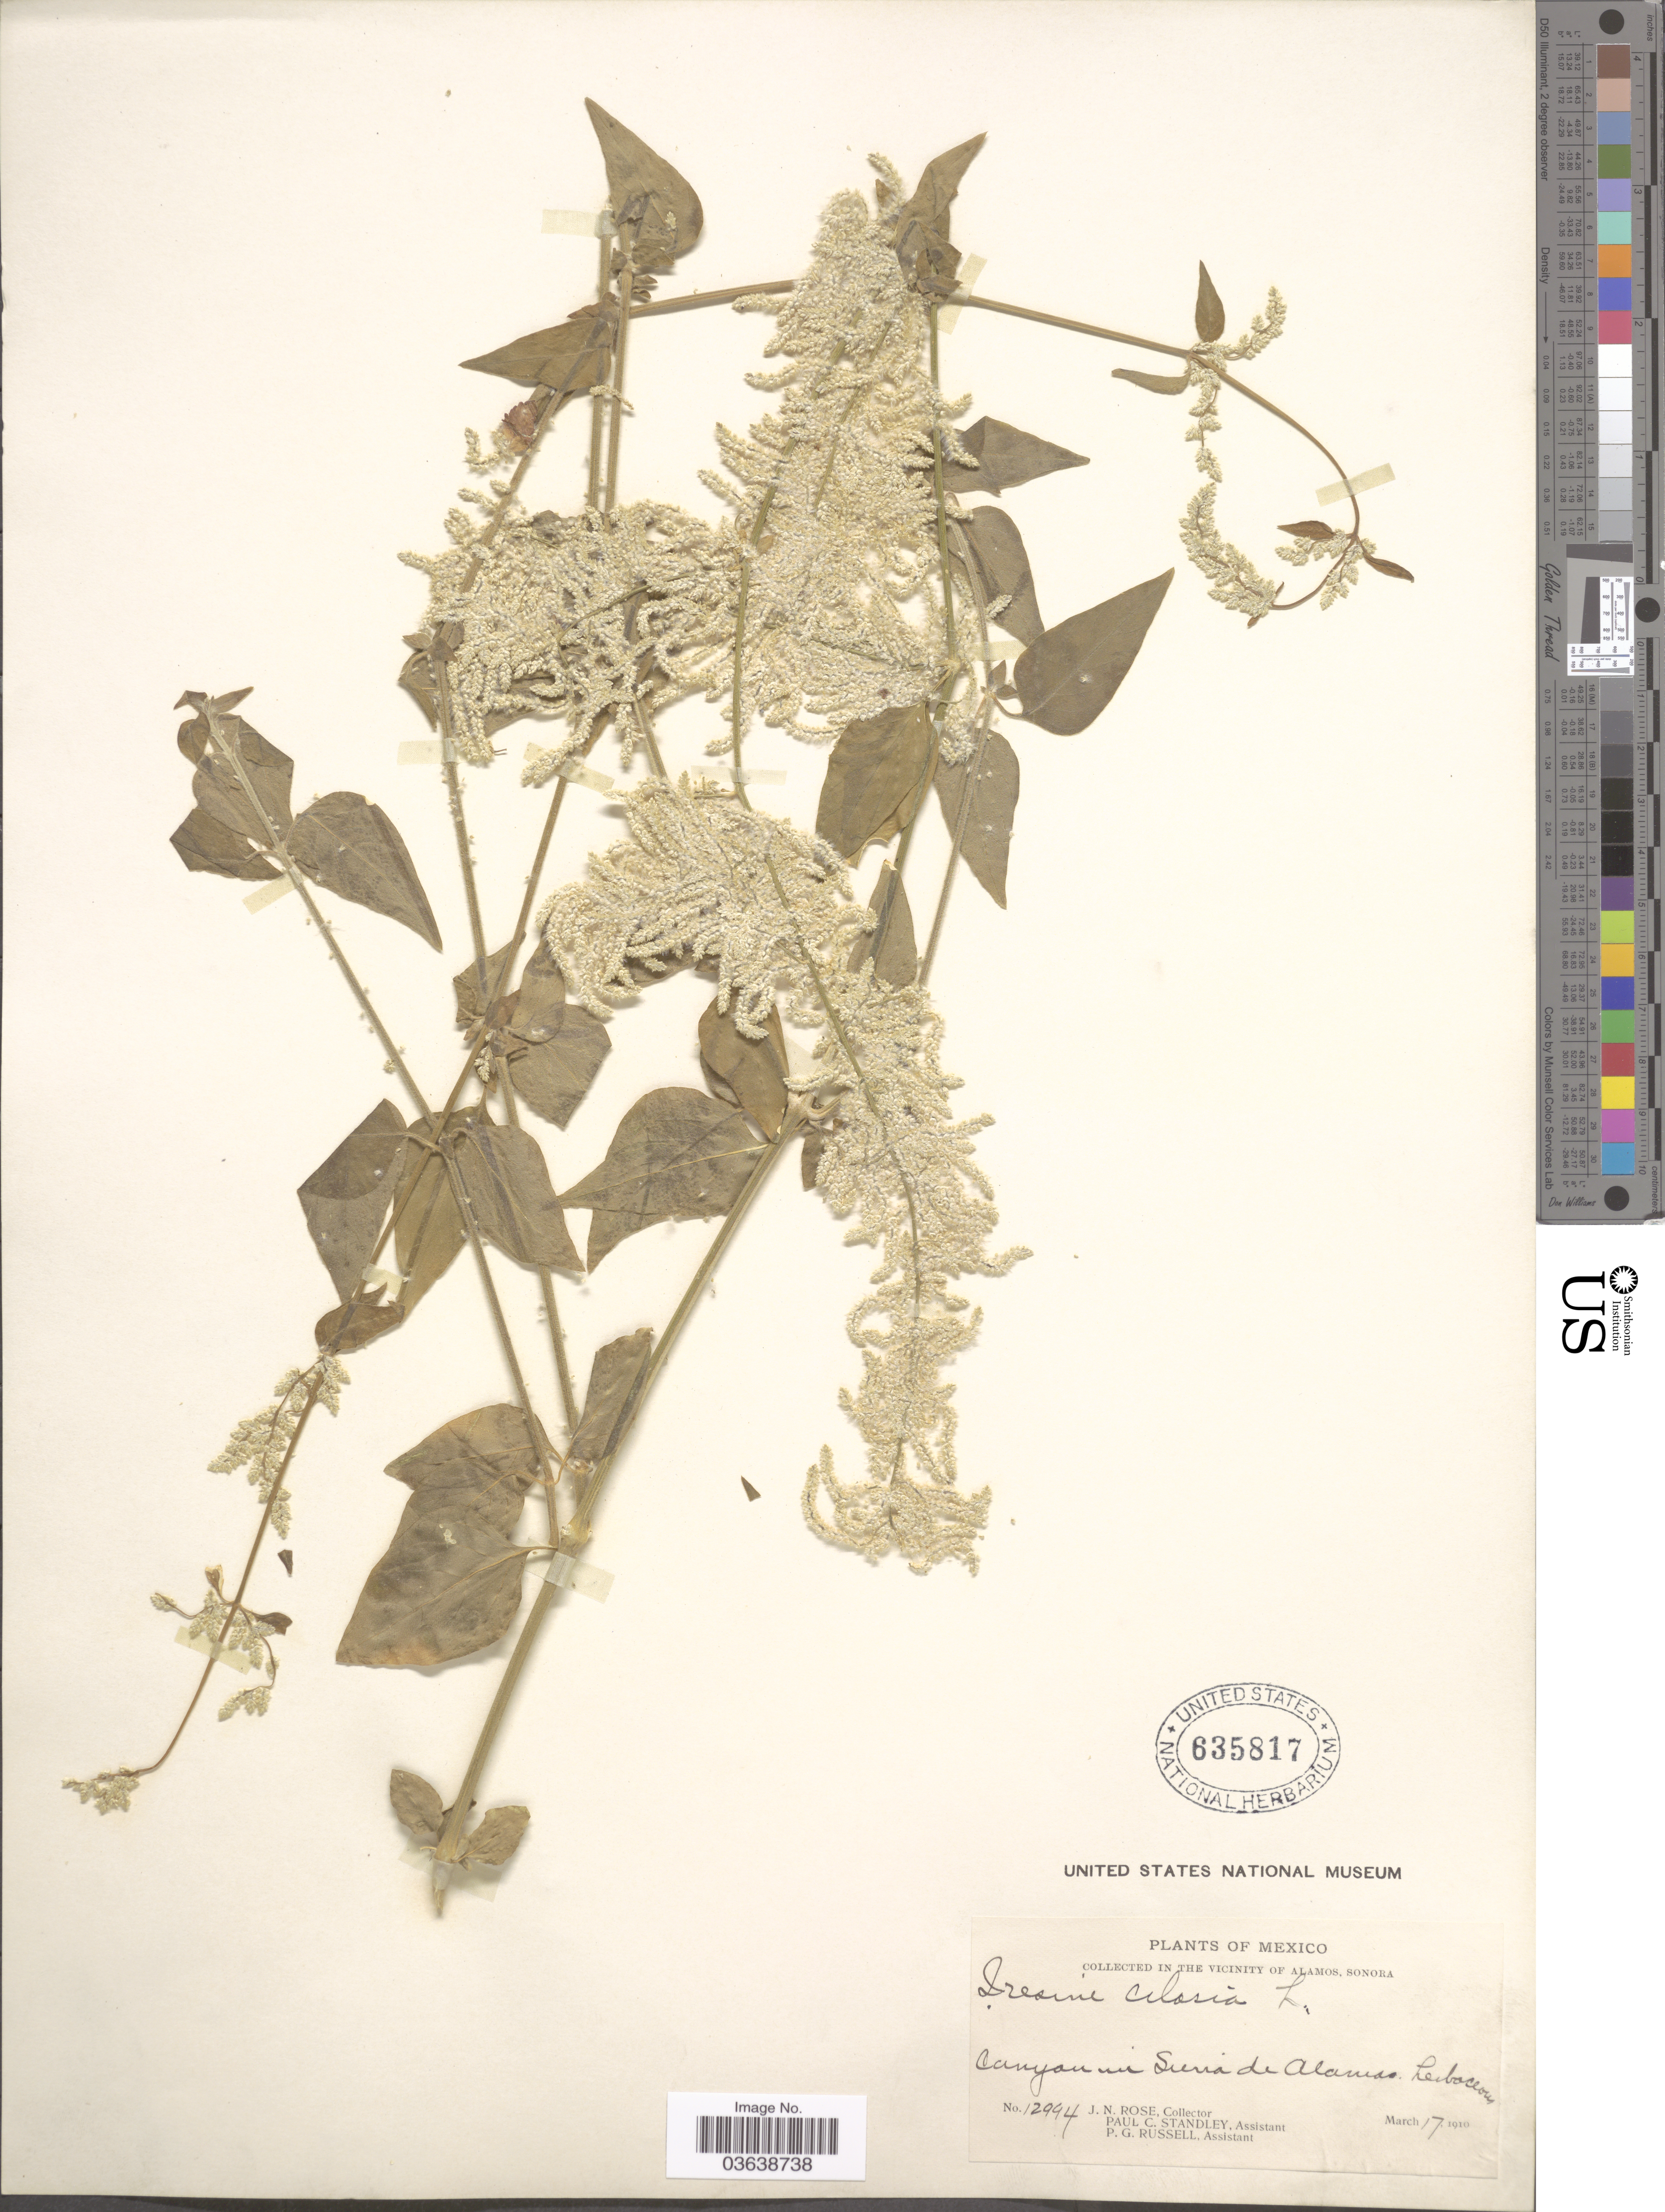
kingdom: Plantae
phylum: Tracheophyta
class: Magnoliopsida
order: Caryophyllales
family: Amaranthaceae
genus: Iresine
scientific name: Iresine celosia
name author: L.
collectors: J. N. Rose, P. C. Standley & P. G. Russell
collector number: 12994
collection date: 1910-03-17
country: Mexico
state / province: Sonora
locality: In the vicinity of Alamos. Canyon in Sierra de Alamos.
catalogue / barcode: US 635817